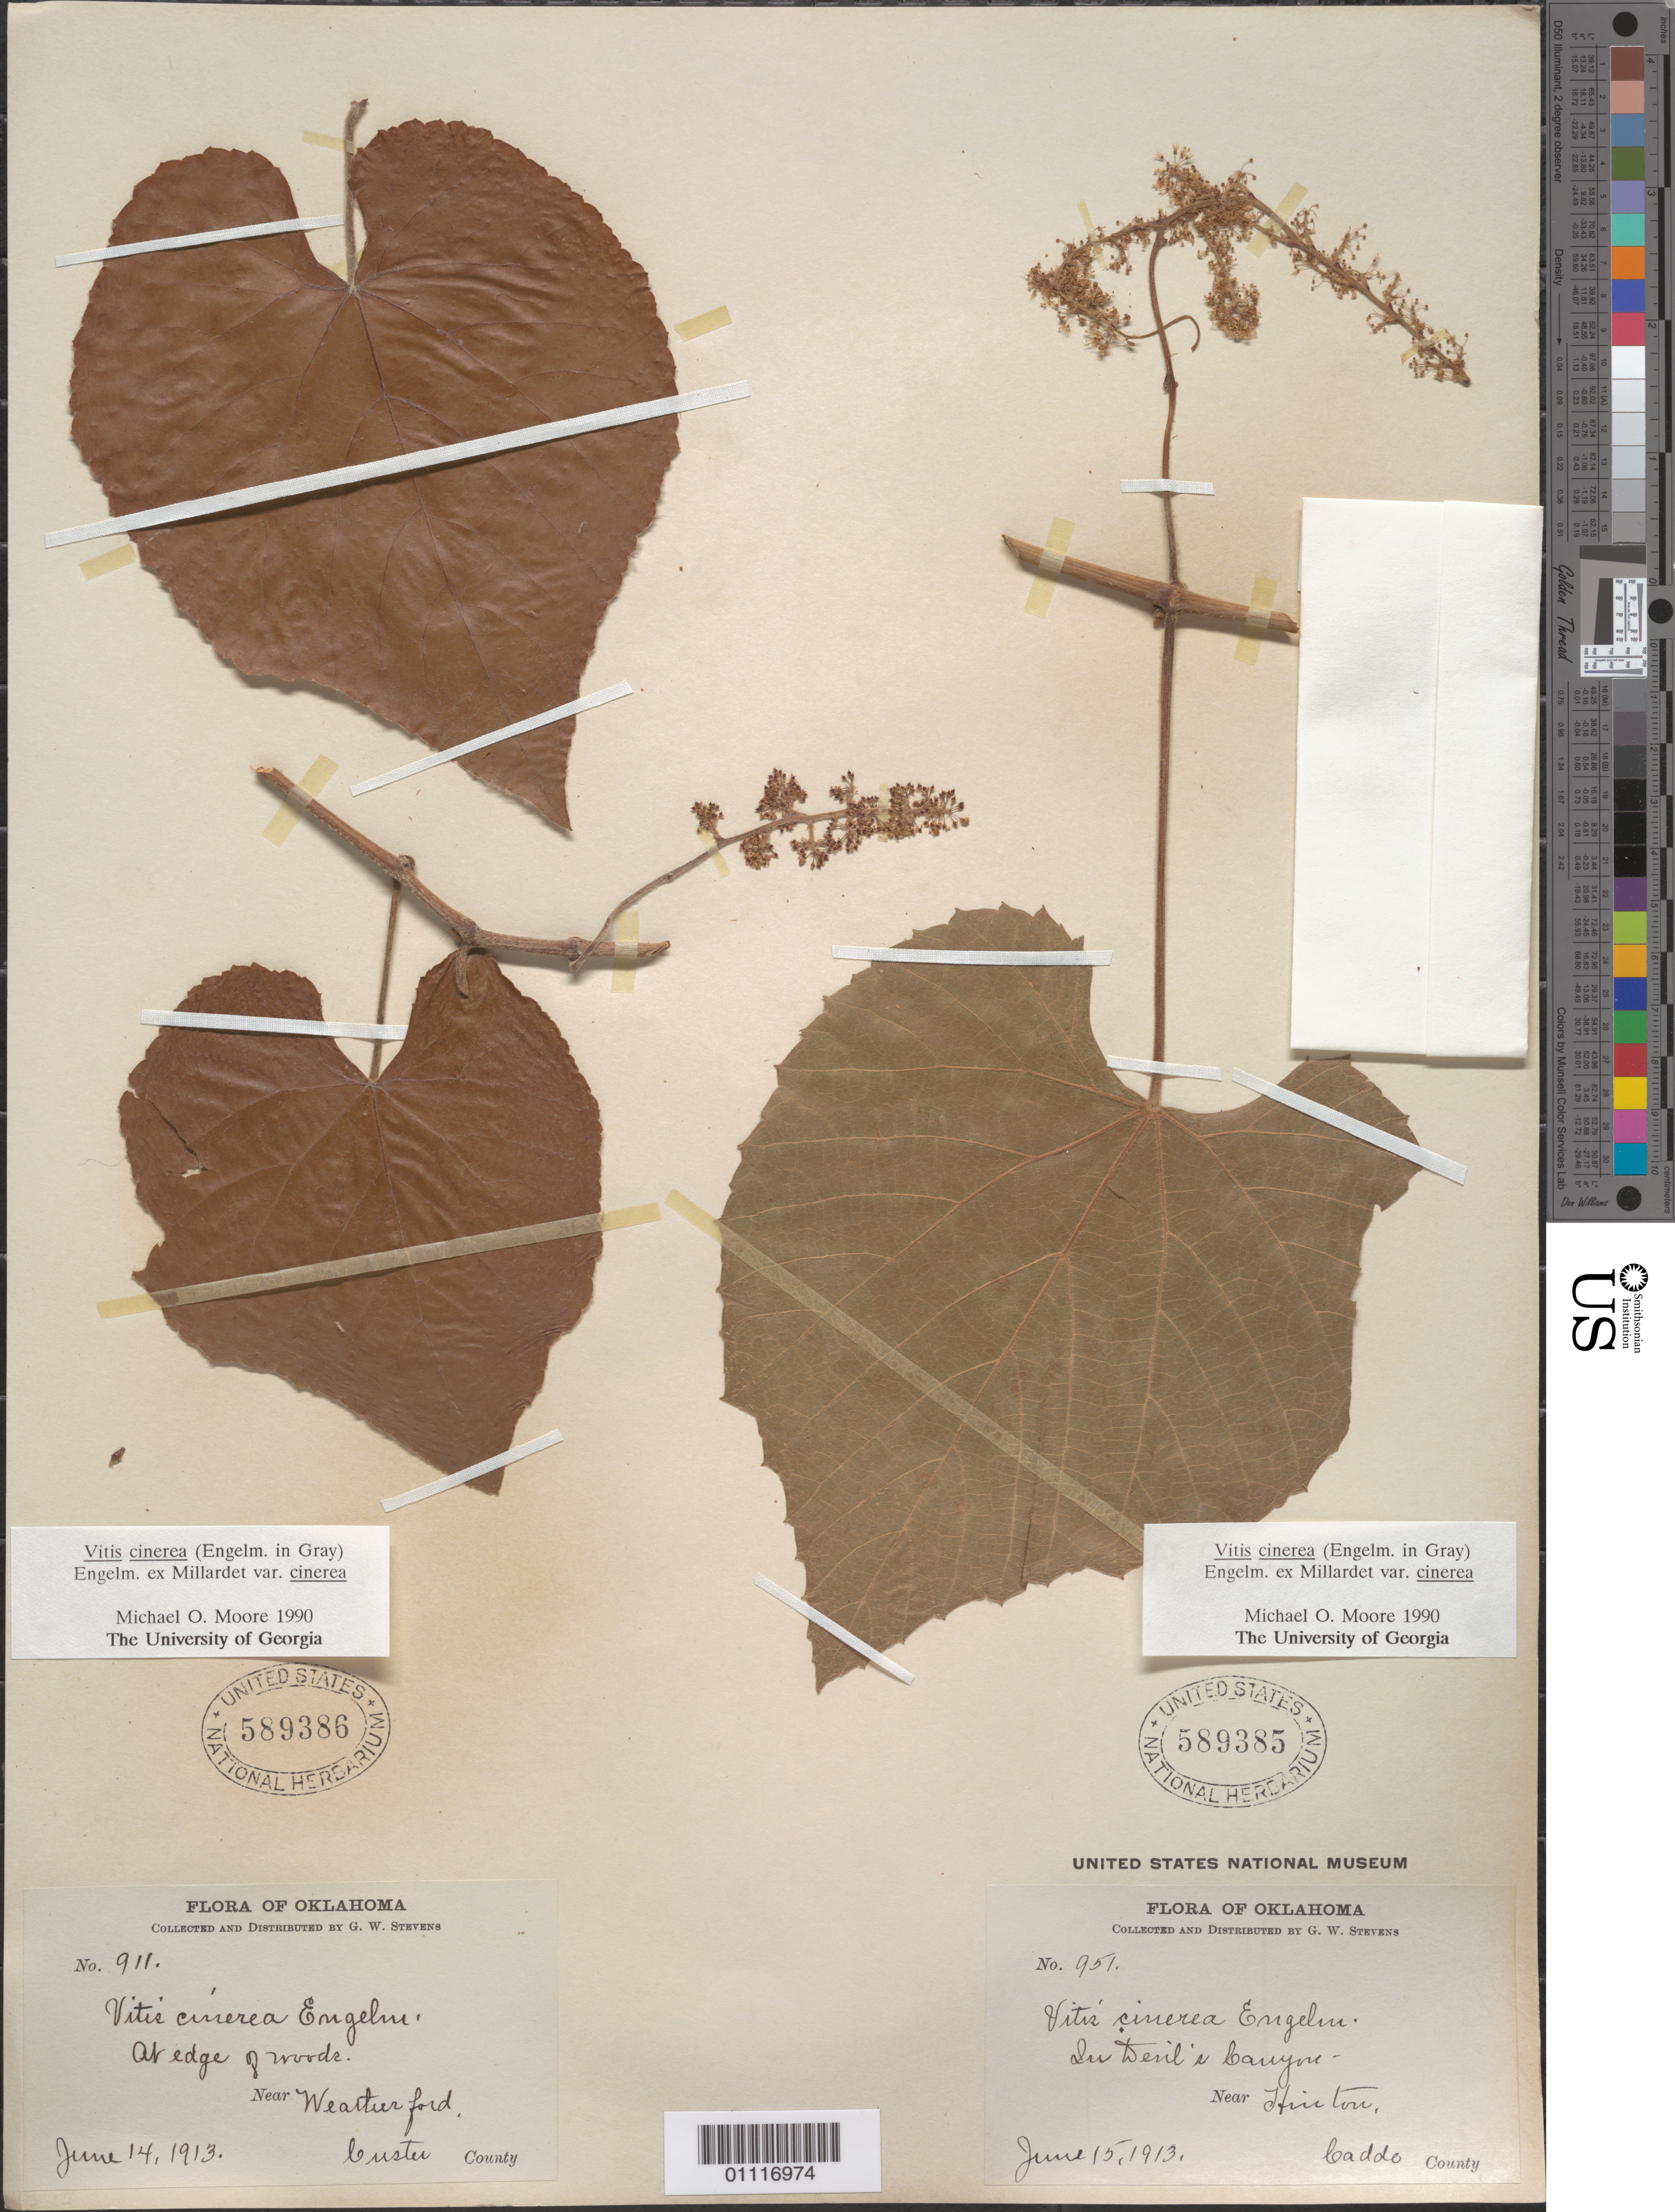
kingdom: Plantae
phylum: Tracheophyta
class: Magnoliopsida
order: Vitales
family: Vitaceae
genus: Vitis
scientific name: Vitis cinerea var. cinerea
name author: (Engelm.) Engelm. ex Millardet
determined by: Moore, M. O.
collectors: G. Stevens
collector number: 911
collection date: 1913-06-14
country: United States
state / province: Oklahoma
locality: At the edge of woods near Weatherford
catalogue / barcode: US 589386